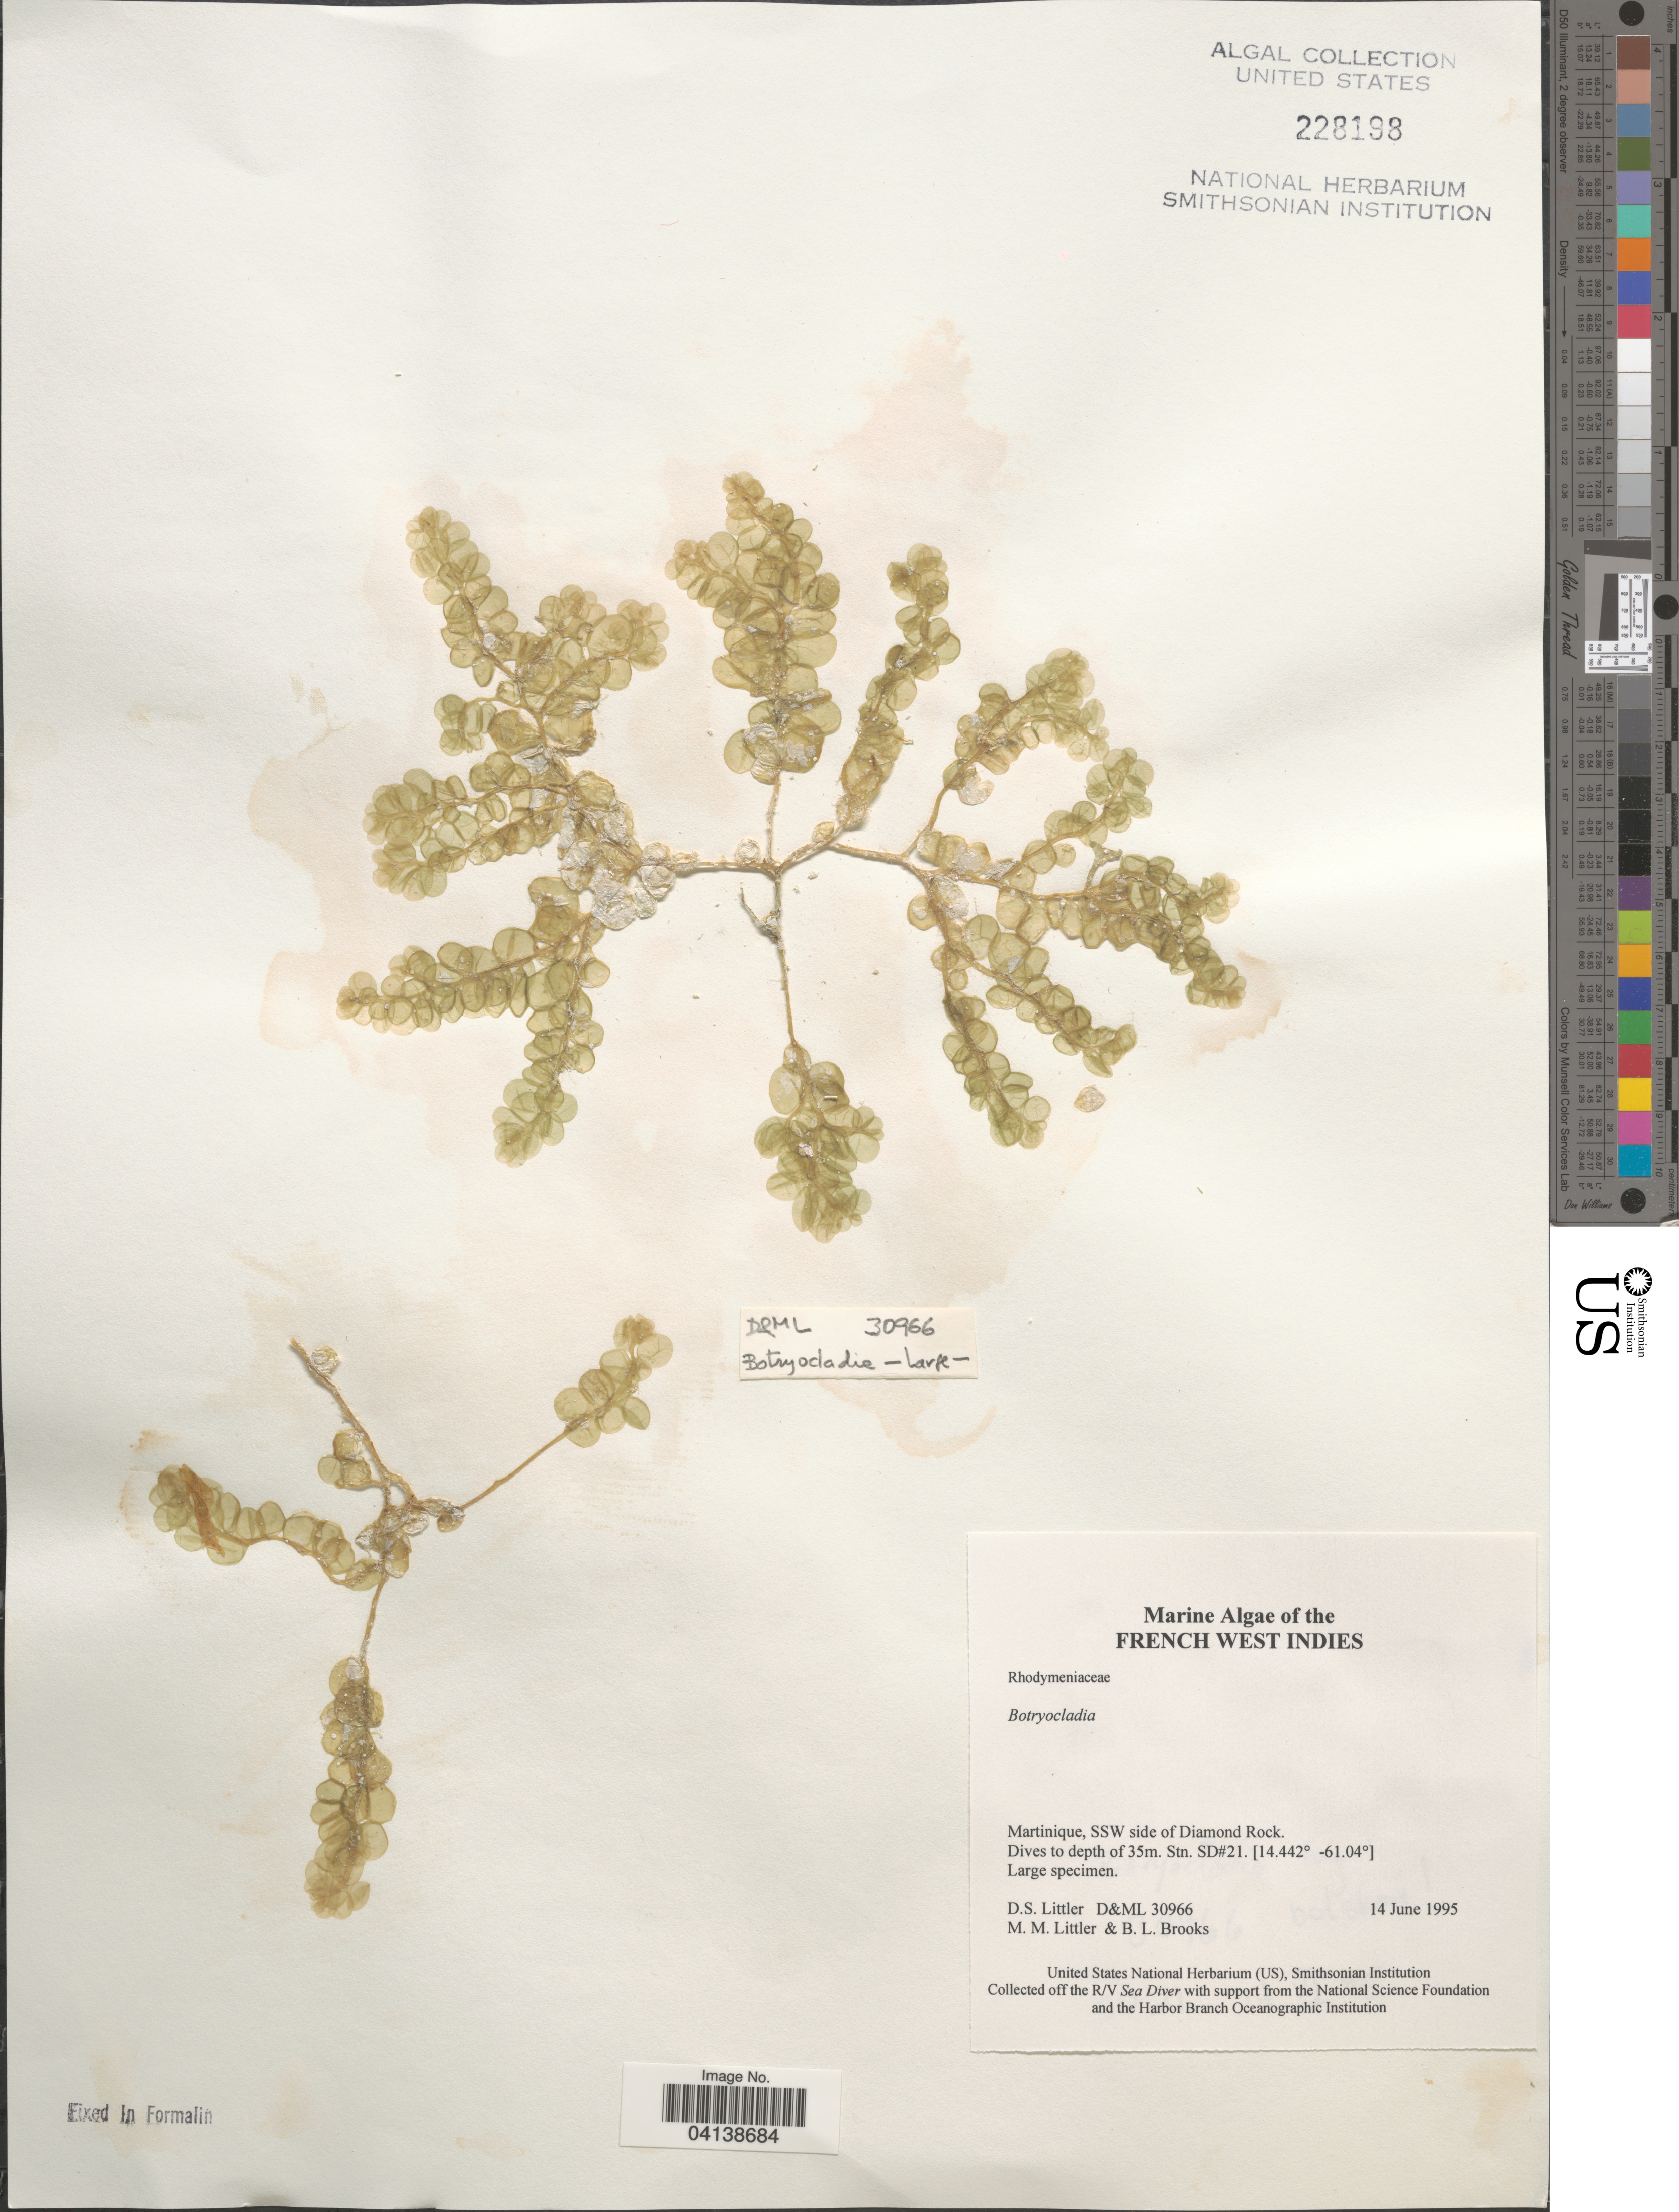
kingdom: Plantae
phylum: Rhodophyta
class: Florideophyceae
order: Rhodymeniales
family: Rhodymeniaceae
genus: Botryocladia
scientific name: Botryocladia sp.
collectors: D. S. Littler & B. Brooks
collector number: D&ML30966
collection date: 1995-06-14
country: Martinique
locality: French West Indies. SSW side of Diamond Rock. Stn. SD#21.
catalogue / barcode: US 228198